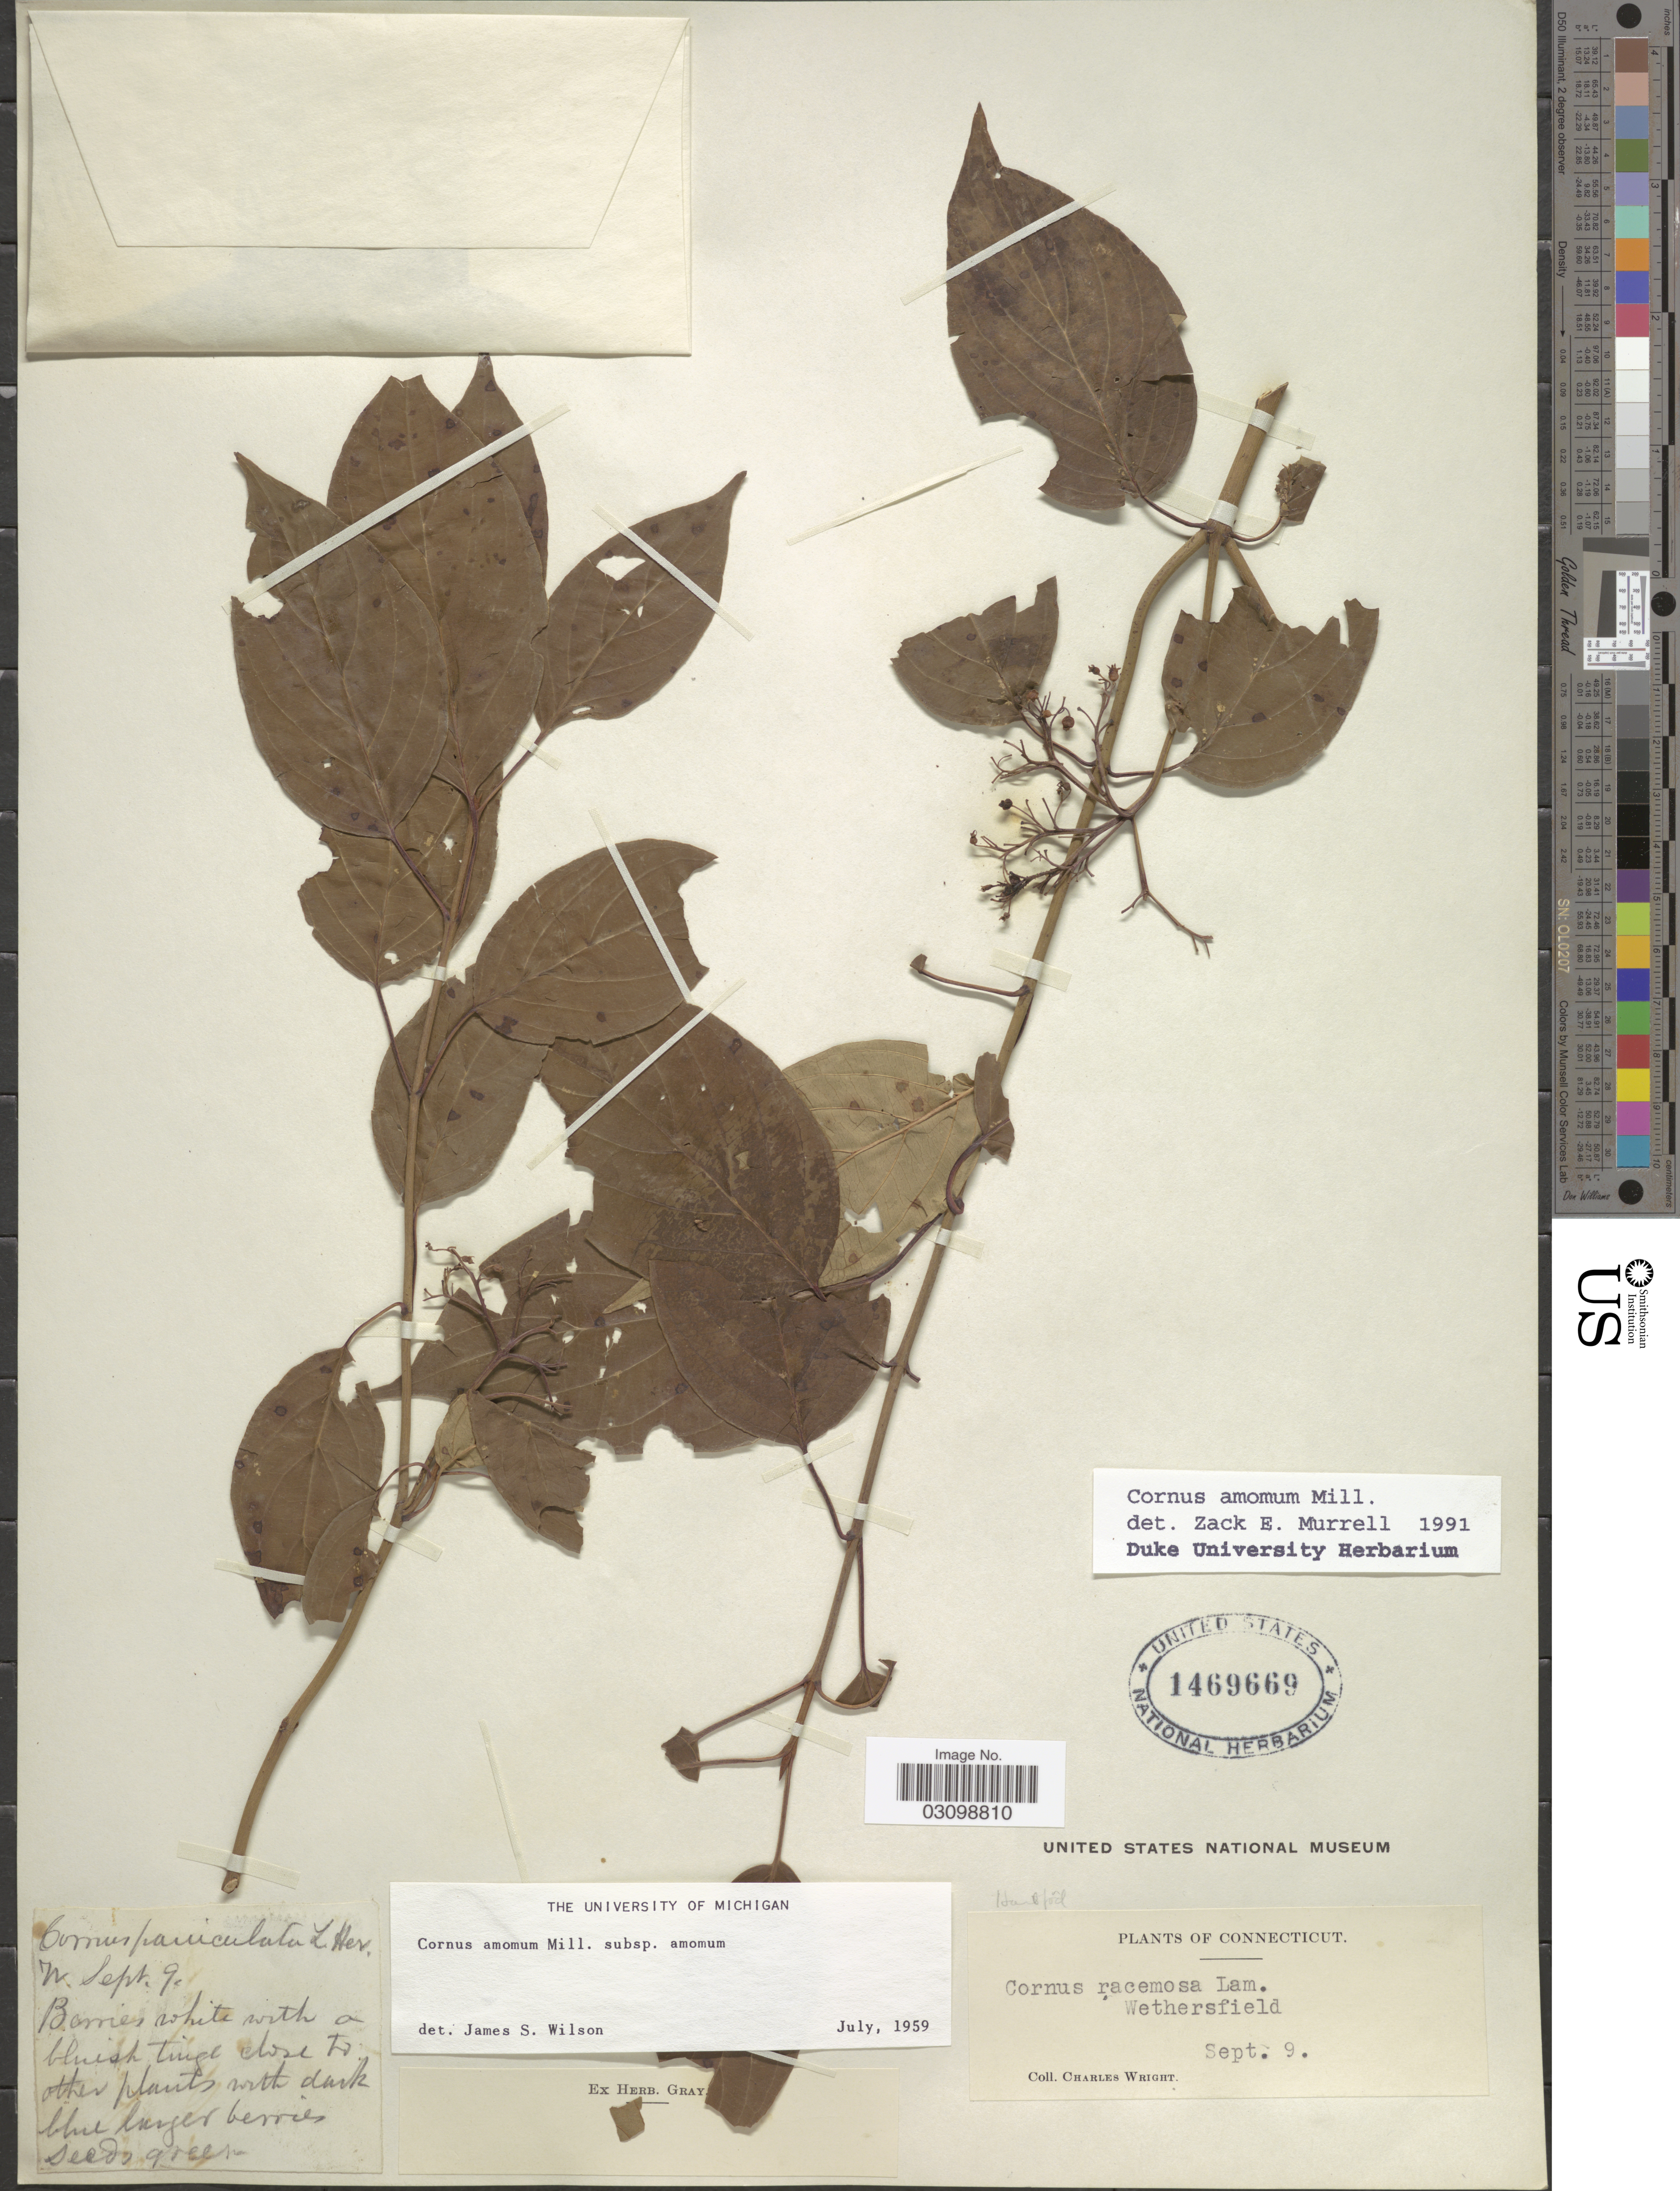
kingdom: Plantae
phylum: Tracheophyta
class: Magnoliopsida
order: Cornales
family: Cornaceae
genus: Cornus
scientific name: Cornus amomum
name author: Mill.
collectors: C. Wright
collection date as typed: Transcribed d/m/y: 9/9/72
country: United States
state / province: Connecticut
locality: Wethersfield.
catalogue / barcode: US 1469669